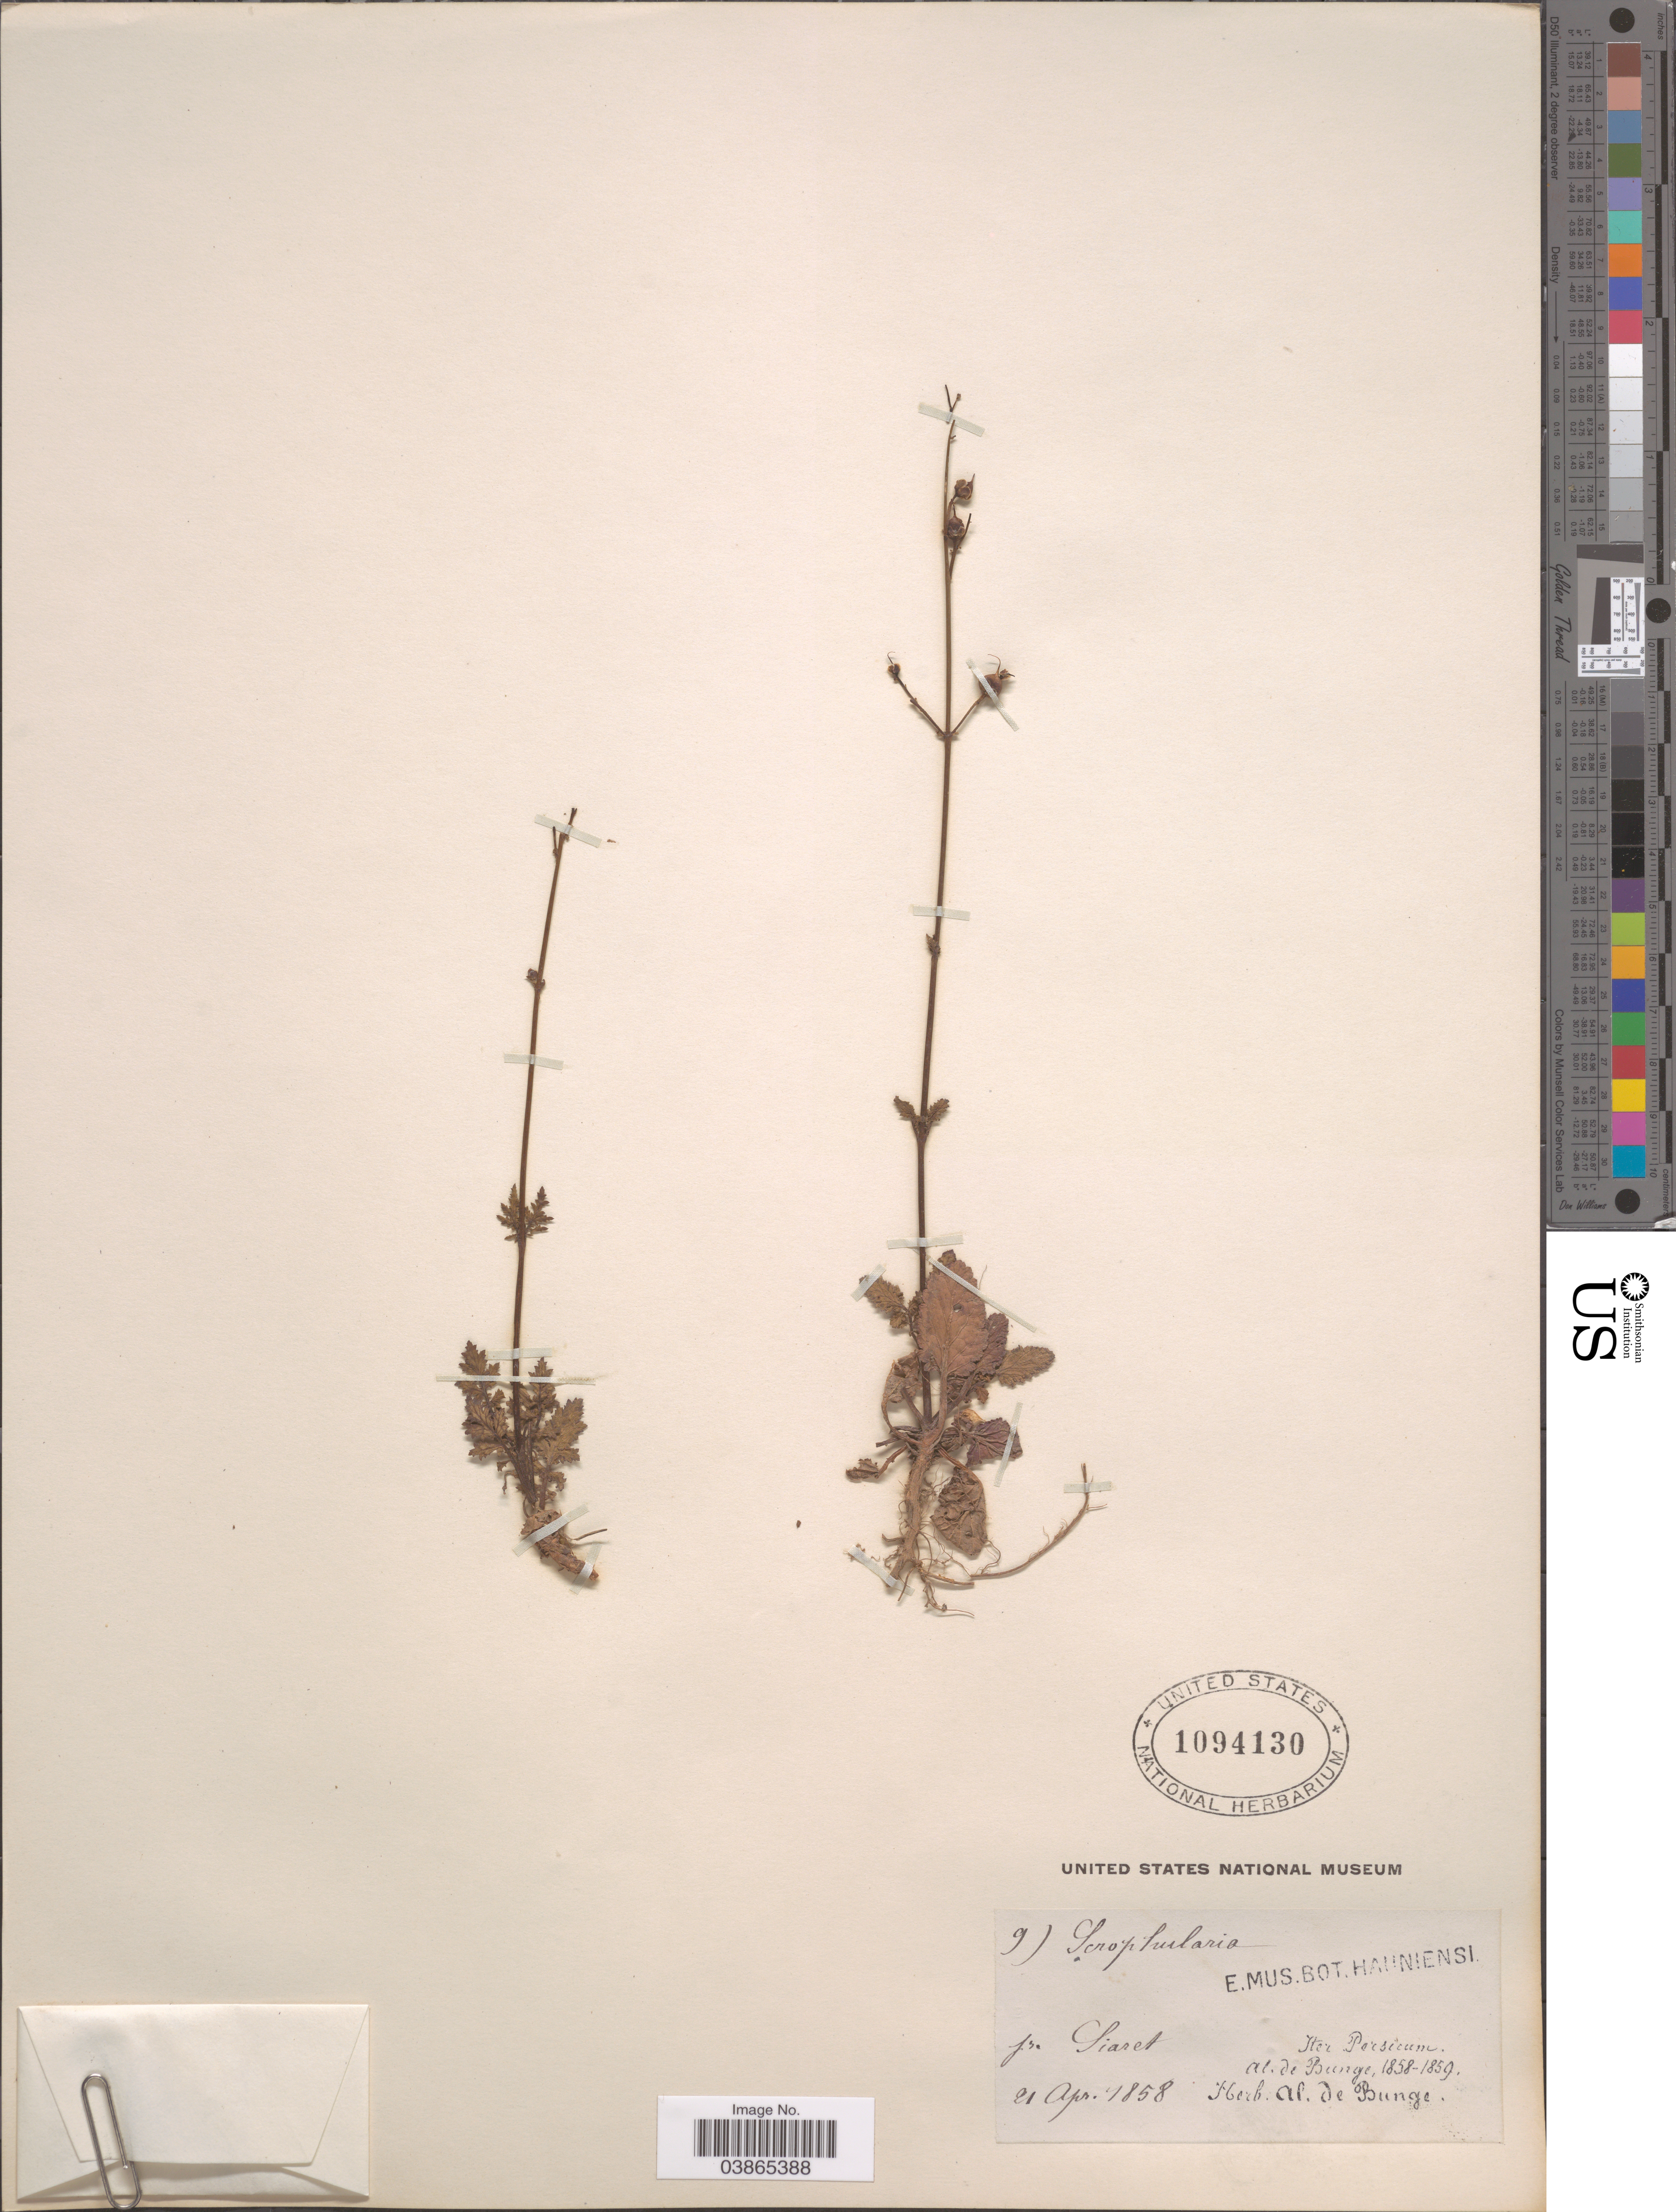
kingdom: Plantae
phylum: Tracheophyta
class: Magnoliopsida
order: Lamiales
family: Scrophulariaceae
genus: Scrophularia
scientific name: Scrophularia variegata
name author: M. Bieb.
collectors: A. de Bunge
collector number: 9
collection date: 1858-04-21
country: Iran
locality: Iter Persicum.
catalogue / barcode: US 1094130